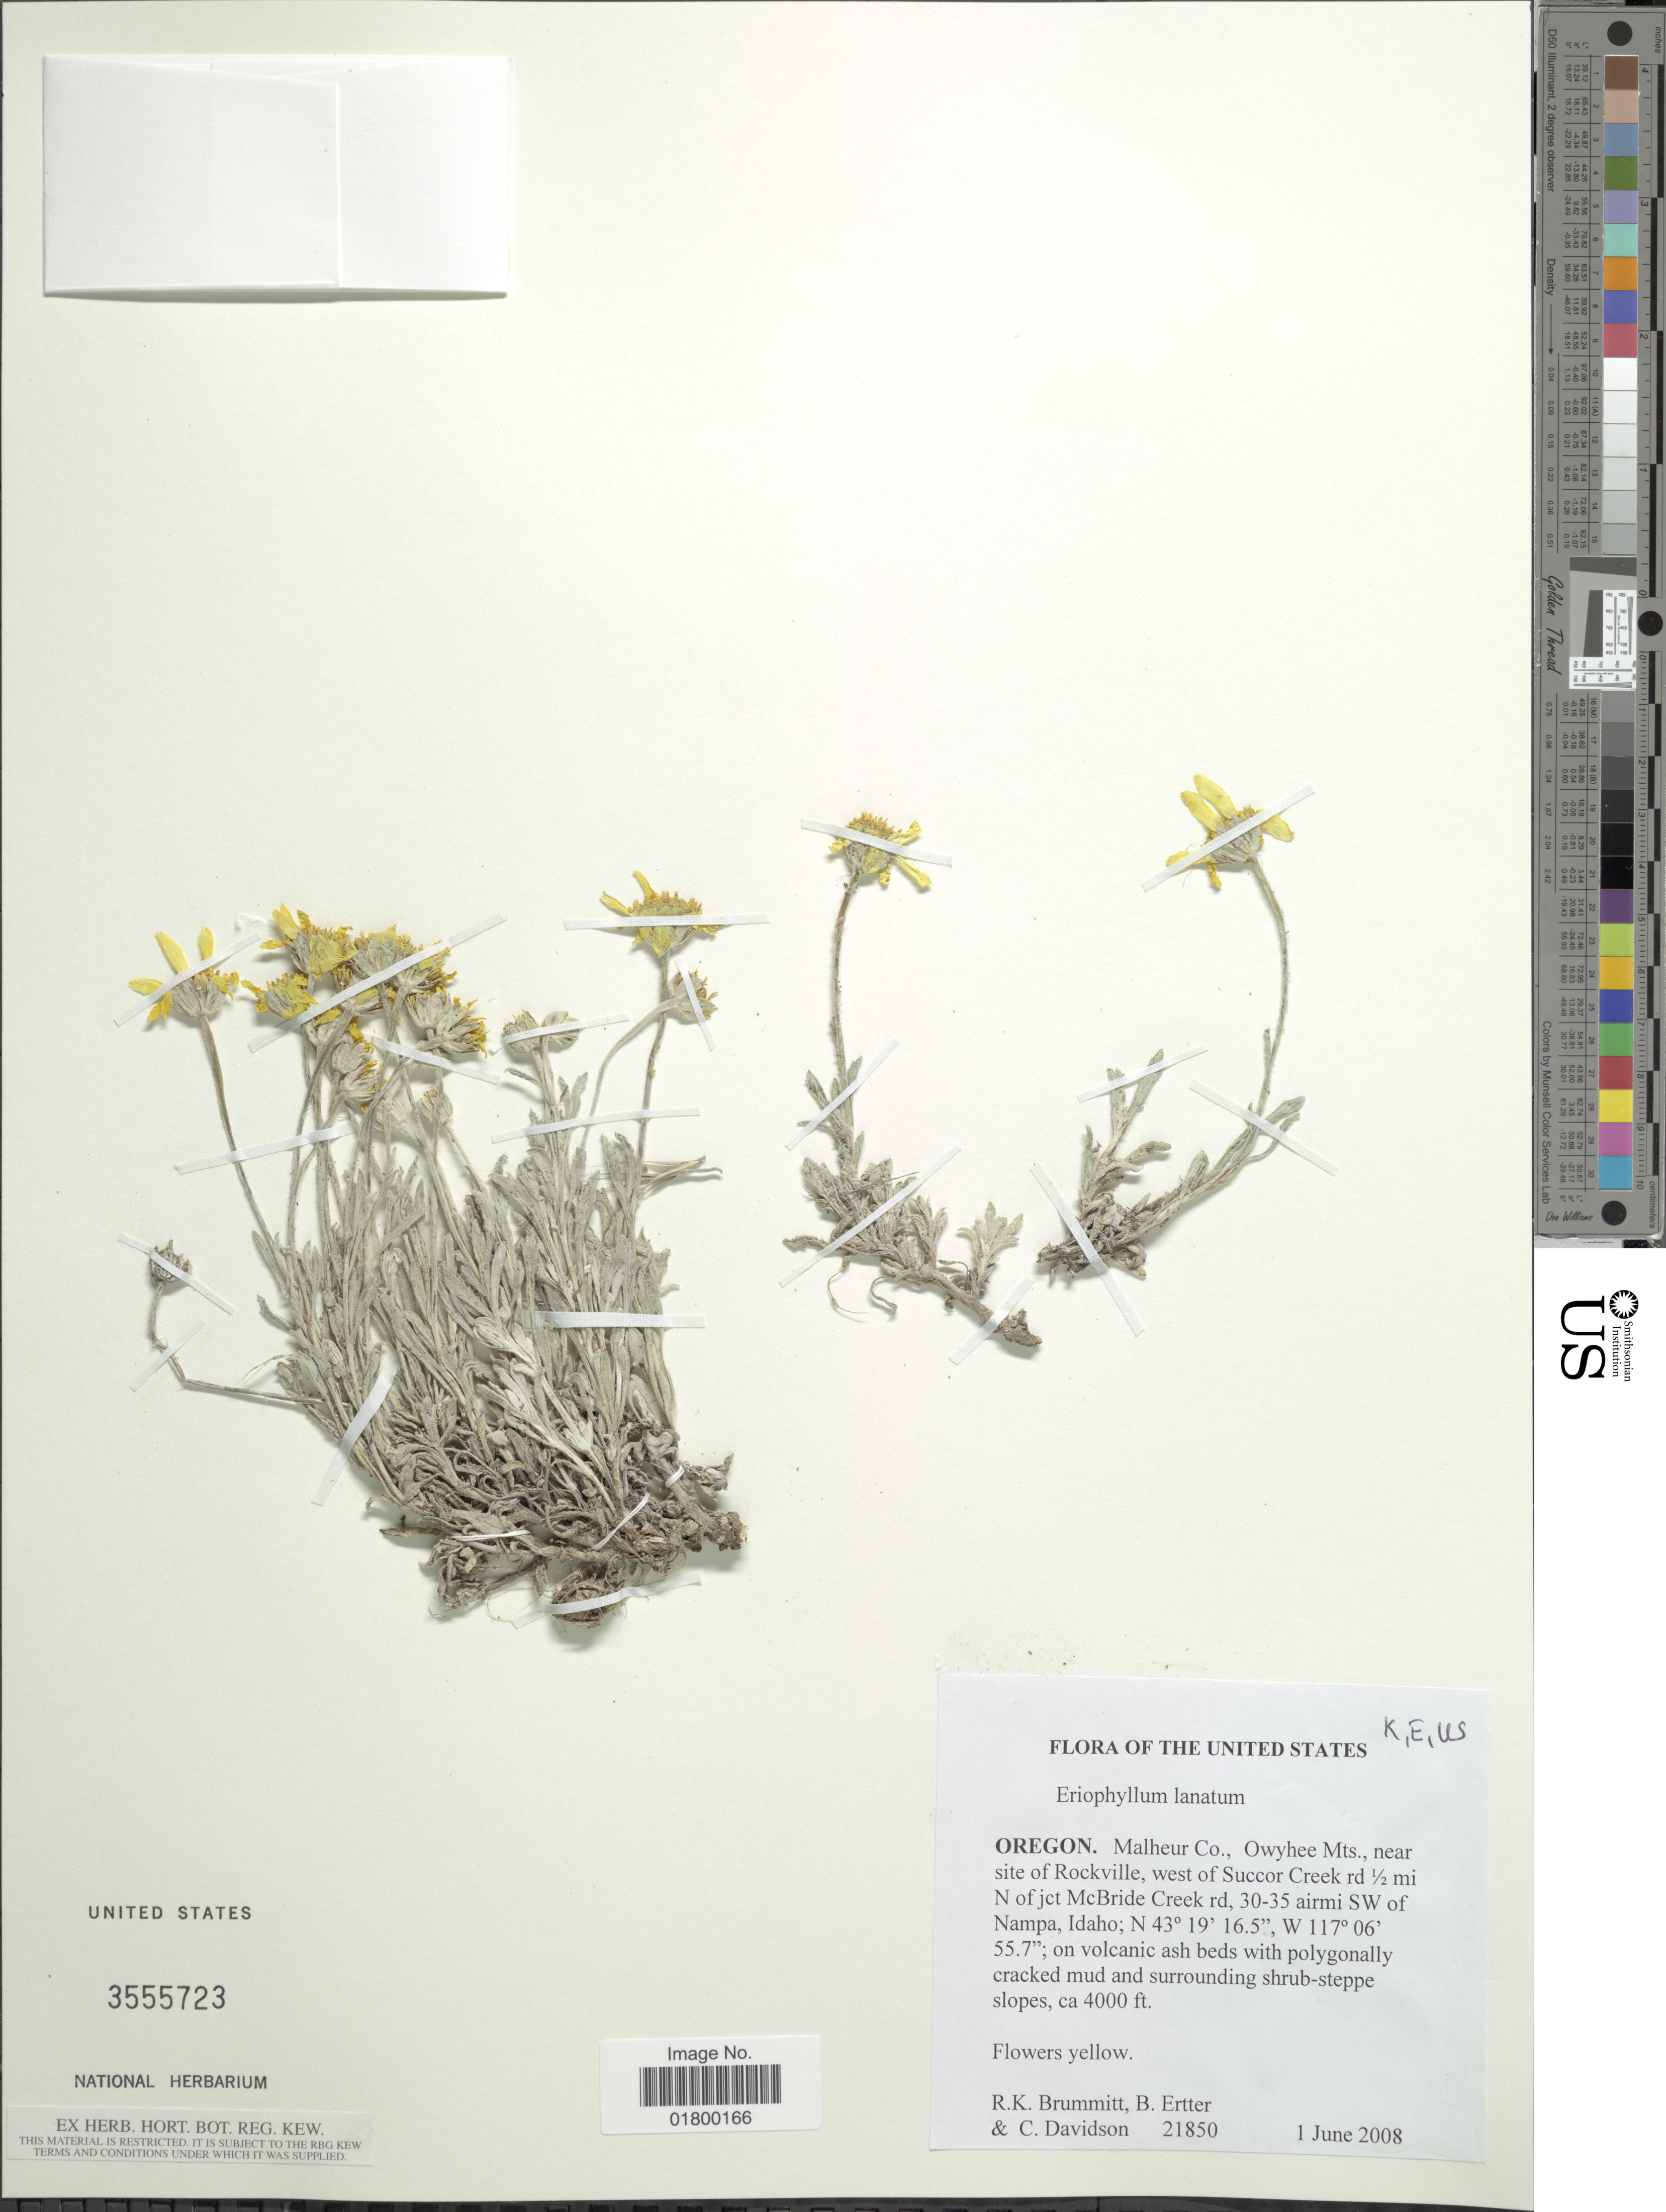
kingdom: Plantae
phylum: Tracheophyta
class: Magnoliopsida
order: Asterales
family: Asteraceae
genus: Eriophyllum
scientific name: Eriophyllum lanatum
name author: (Pursh) J. Forbes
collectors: R. K. Brummitt, B. Ertter & C. Davidson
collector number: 21850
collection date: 2008-06-01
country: United States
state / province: Oregon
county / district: Malheur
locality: Oregon, Malheur Co., Owyhee Mts., near site of Rockville, west of Succro Creek rd ½ mi N of jct McBride Creek rd, 30-35 air mi SW of Nampa, Idaho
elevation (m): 1219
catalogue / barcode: US 3555723